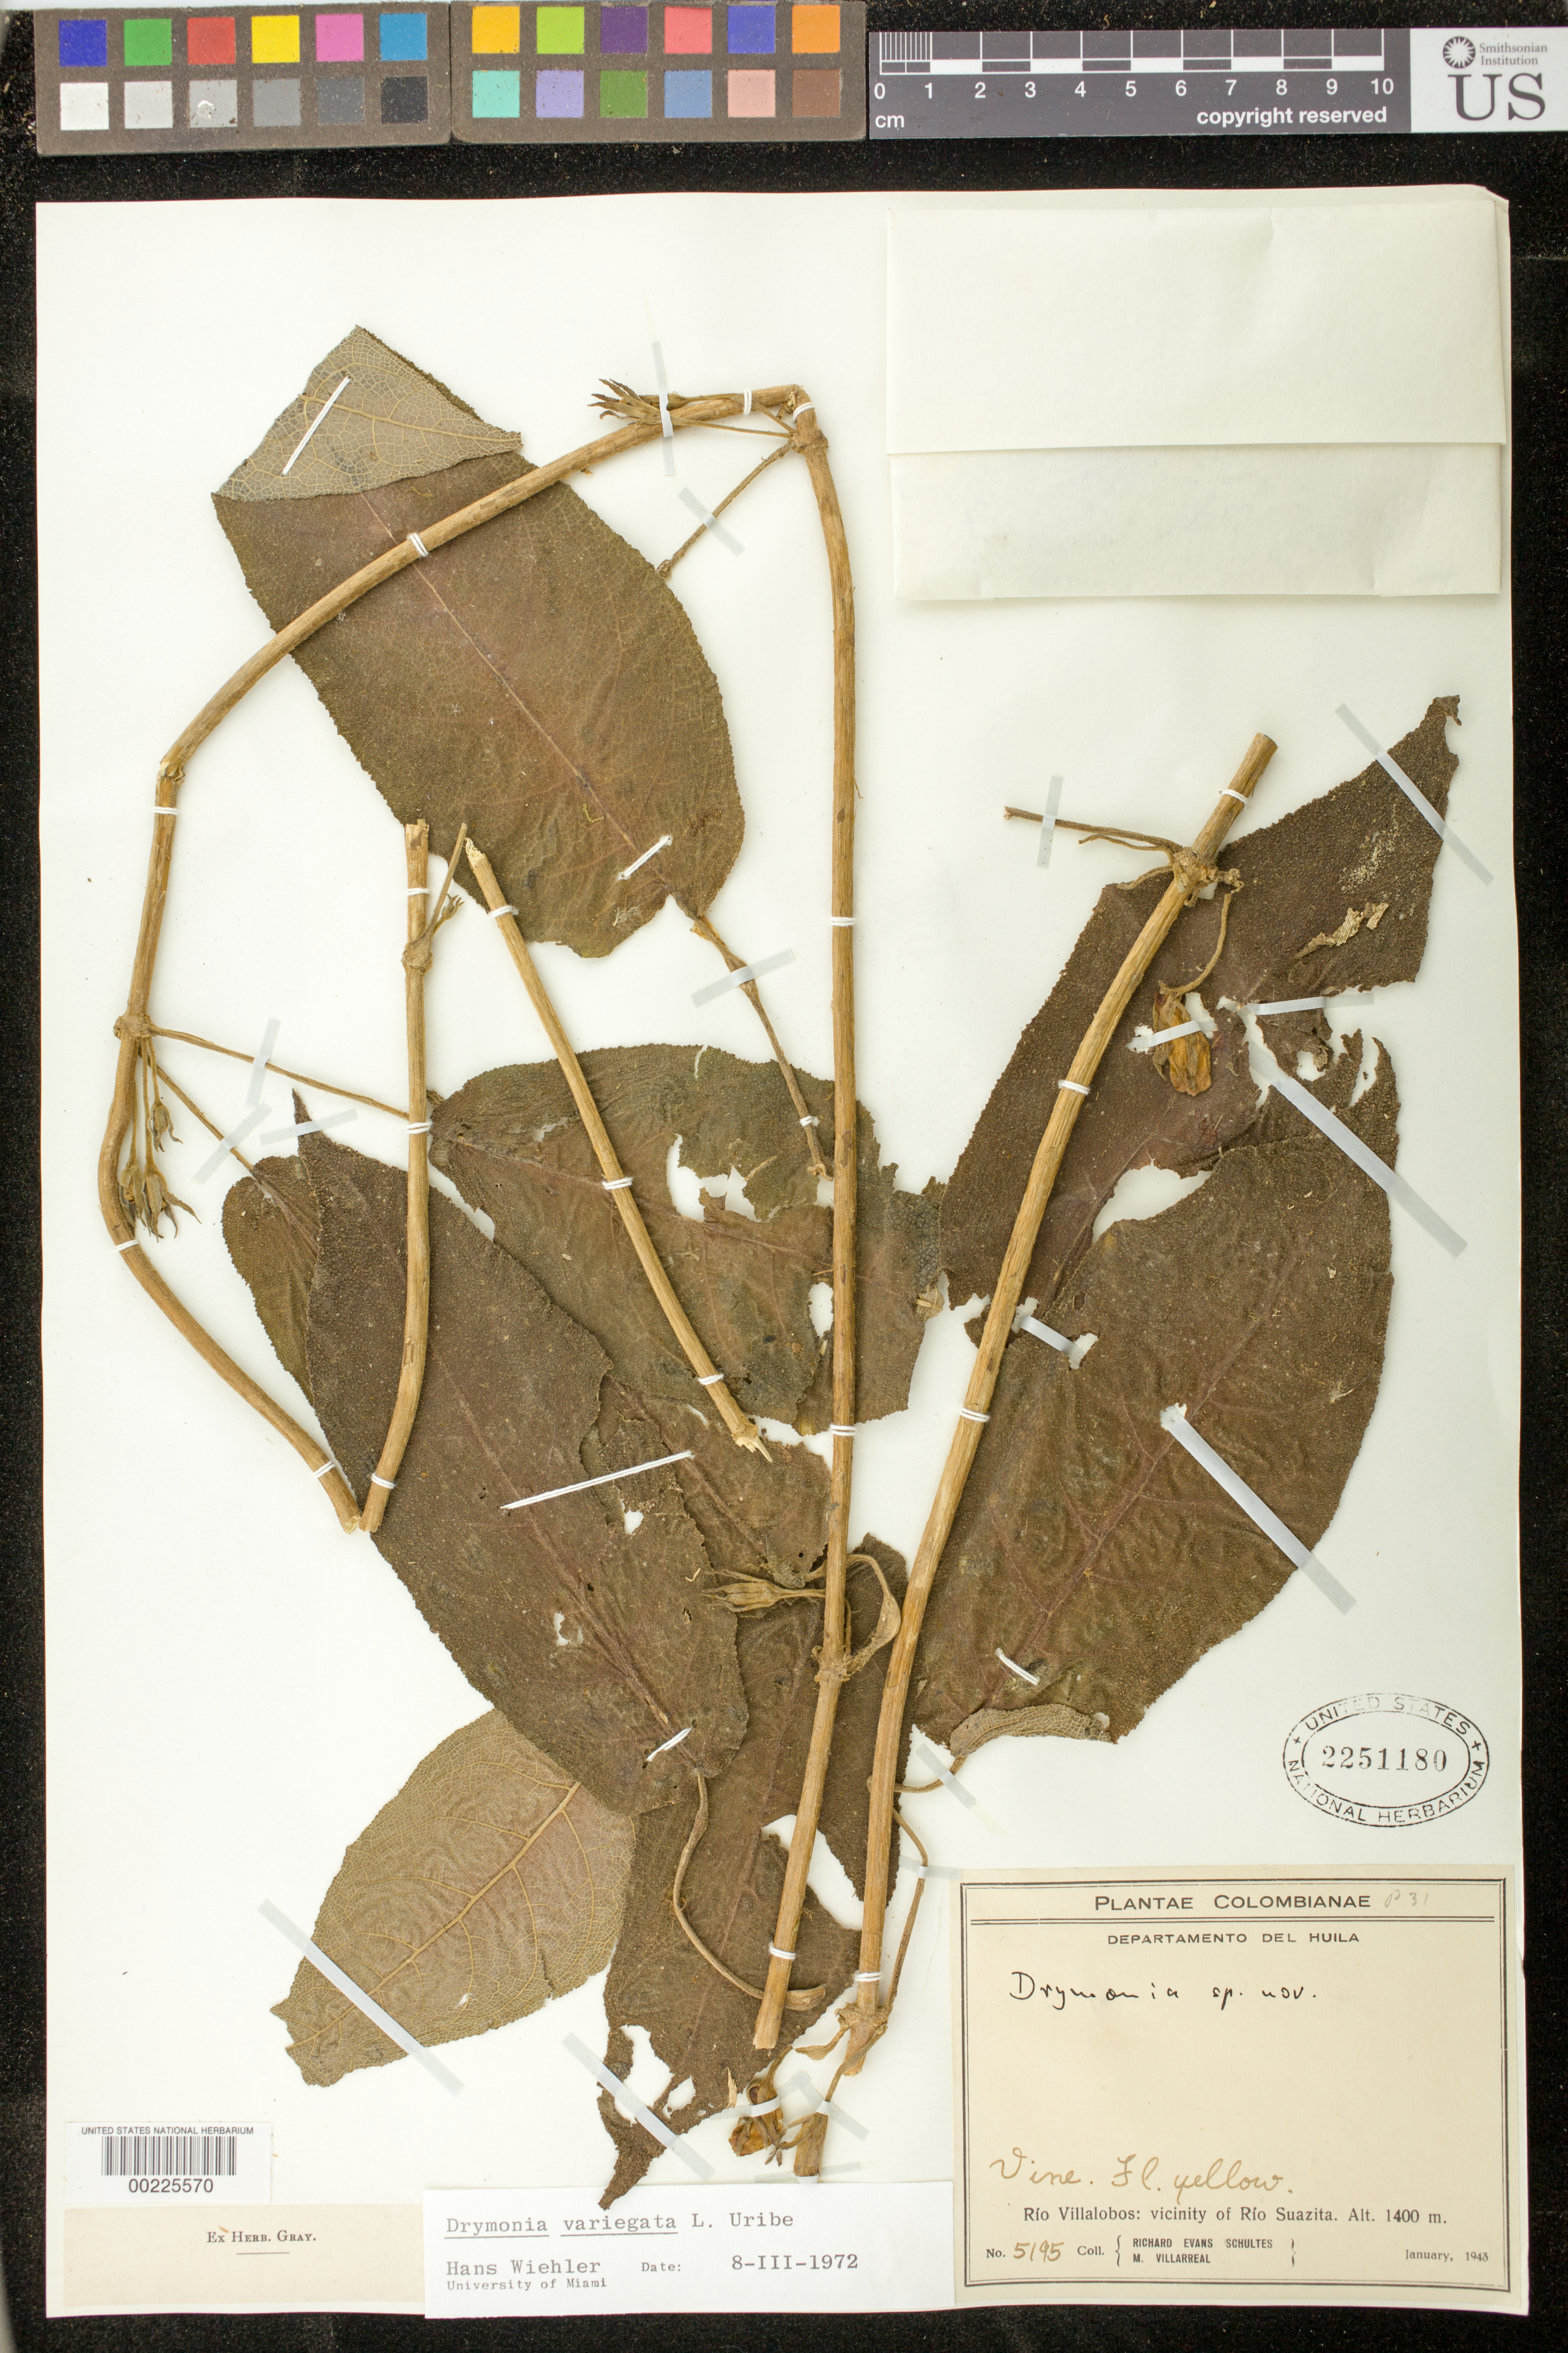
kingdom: Plantae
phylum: Tracheophyta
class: Magnoliopsida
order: Lamiales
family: Gesneriaceae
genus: Drymonia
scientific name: Drymonia variegata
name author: L. Uribe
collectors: R. E. Schultes & M. Villarreal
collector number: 5195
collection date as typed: Jan 1943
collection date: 1943-01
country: Colombia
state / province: Huila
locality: Rio Villalobos, vicinity of Rio Suazita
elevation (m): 1400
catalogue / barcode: US 2251180